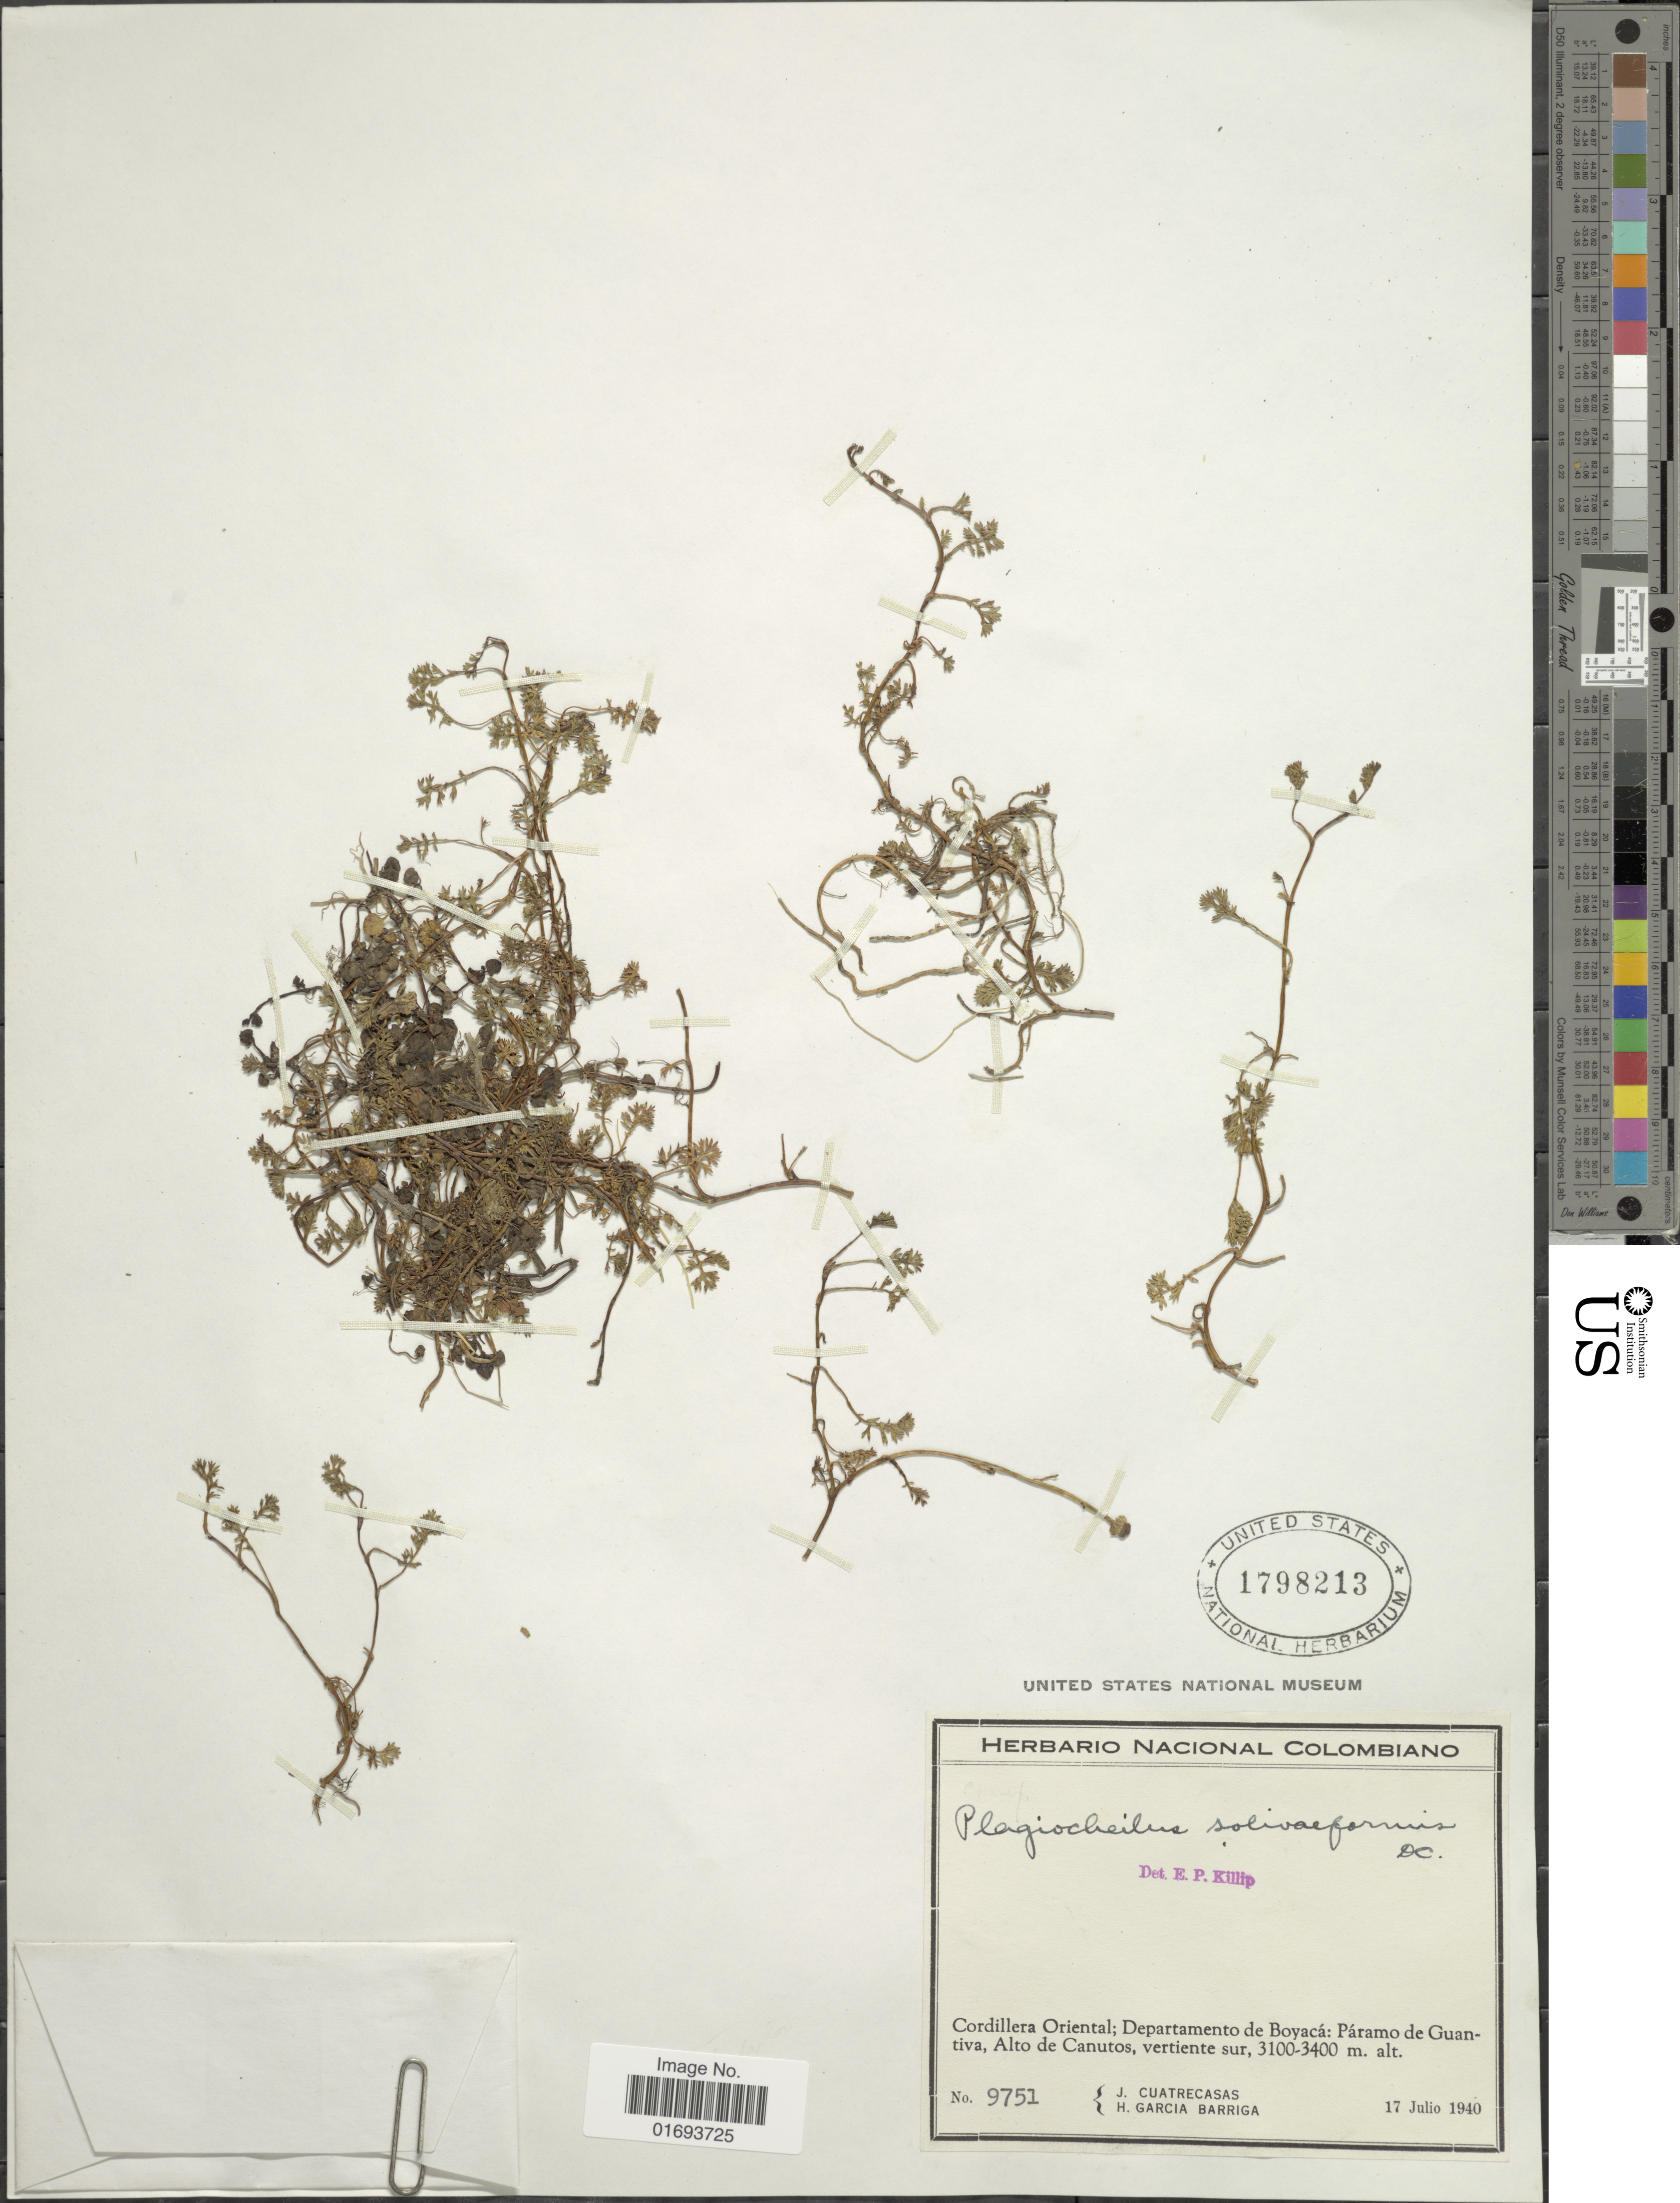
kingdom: Plantae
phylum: Tracheophyta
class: Magnoliopsida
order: Asterales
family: Asteraceae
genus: Plagiocheilus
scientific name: Plagiocheilus solivaeformis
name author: DC.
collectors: J. Cuatrecasas & H. García Barriga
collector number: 9751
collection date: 1940-07-17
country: Colombia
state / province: Boyacá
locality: Cordillera Oriental; Departamento de Boyacá: Paramo de Guantiva, Alto de Canutos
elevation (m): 3100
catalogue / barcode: US 1798213